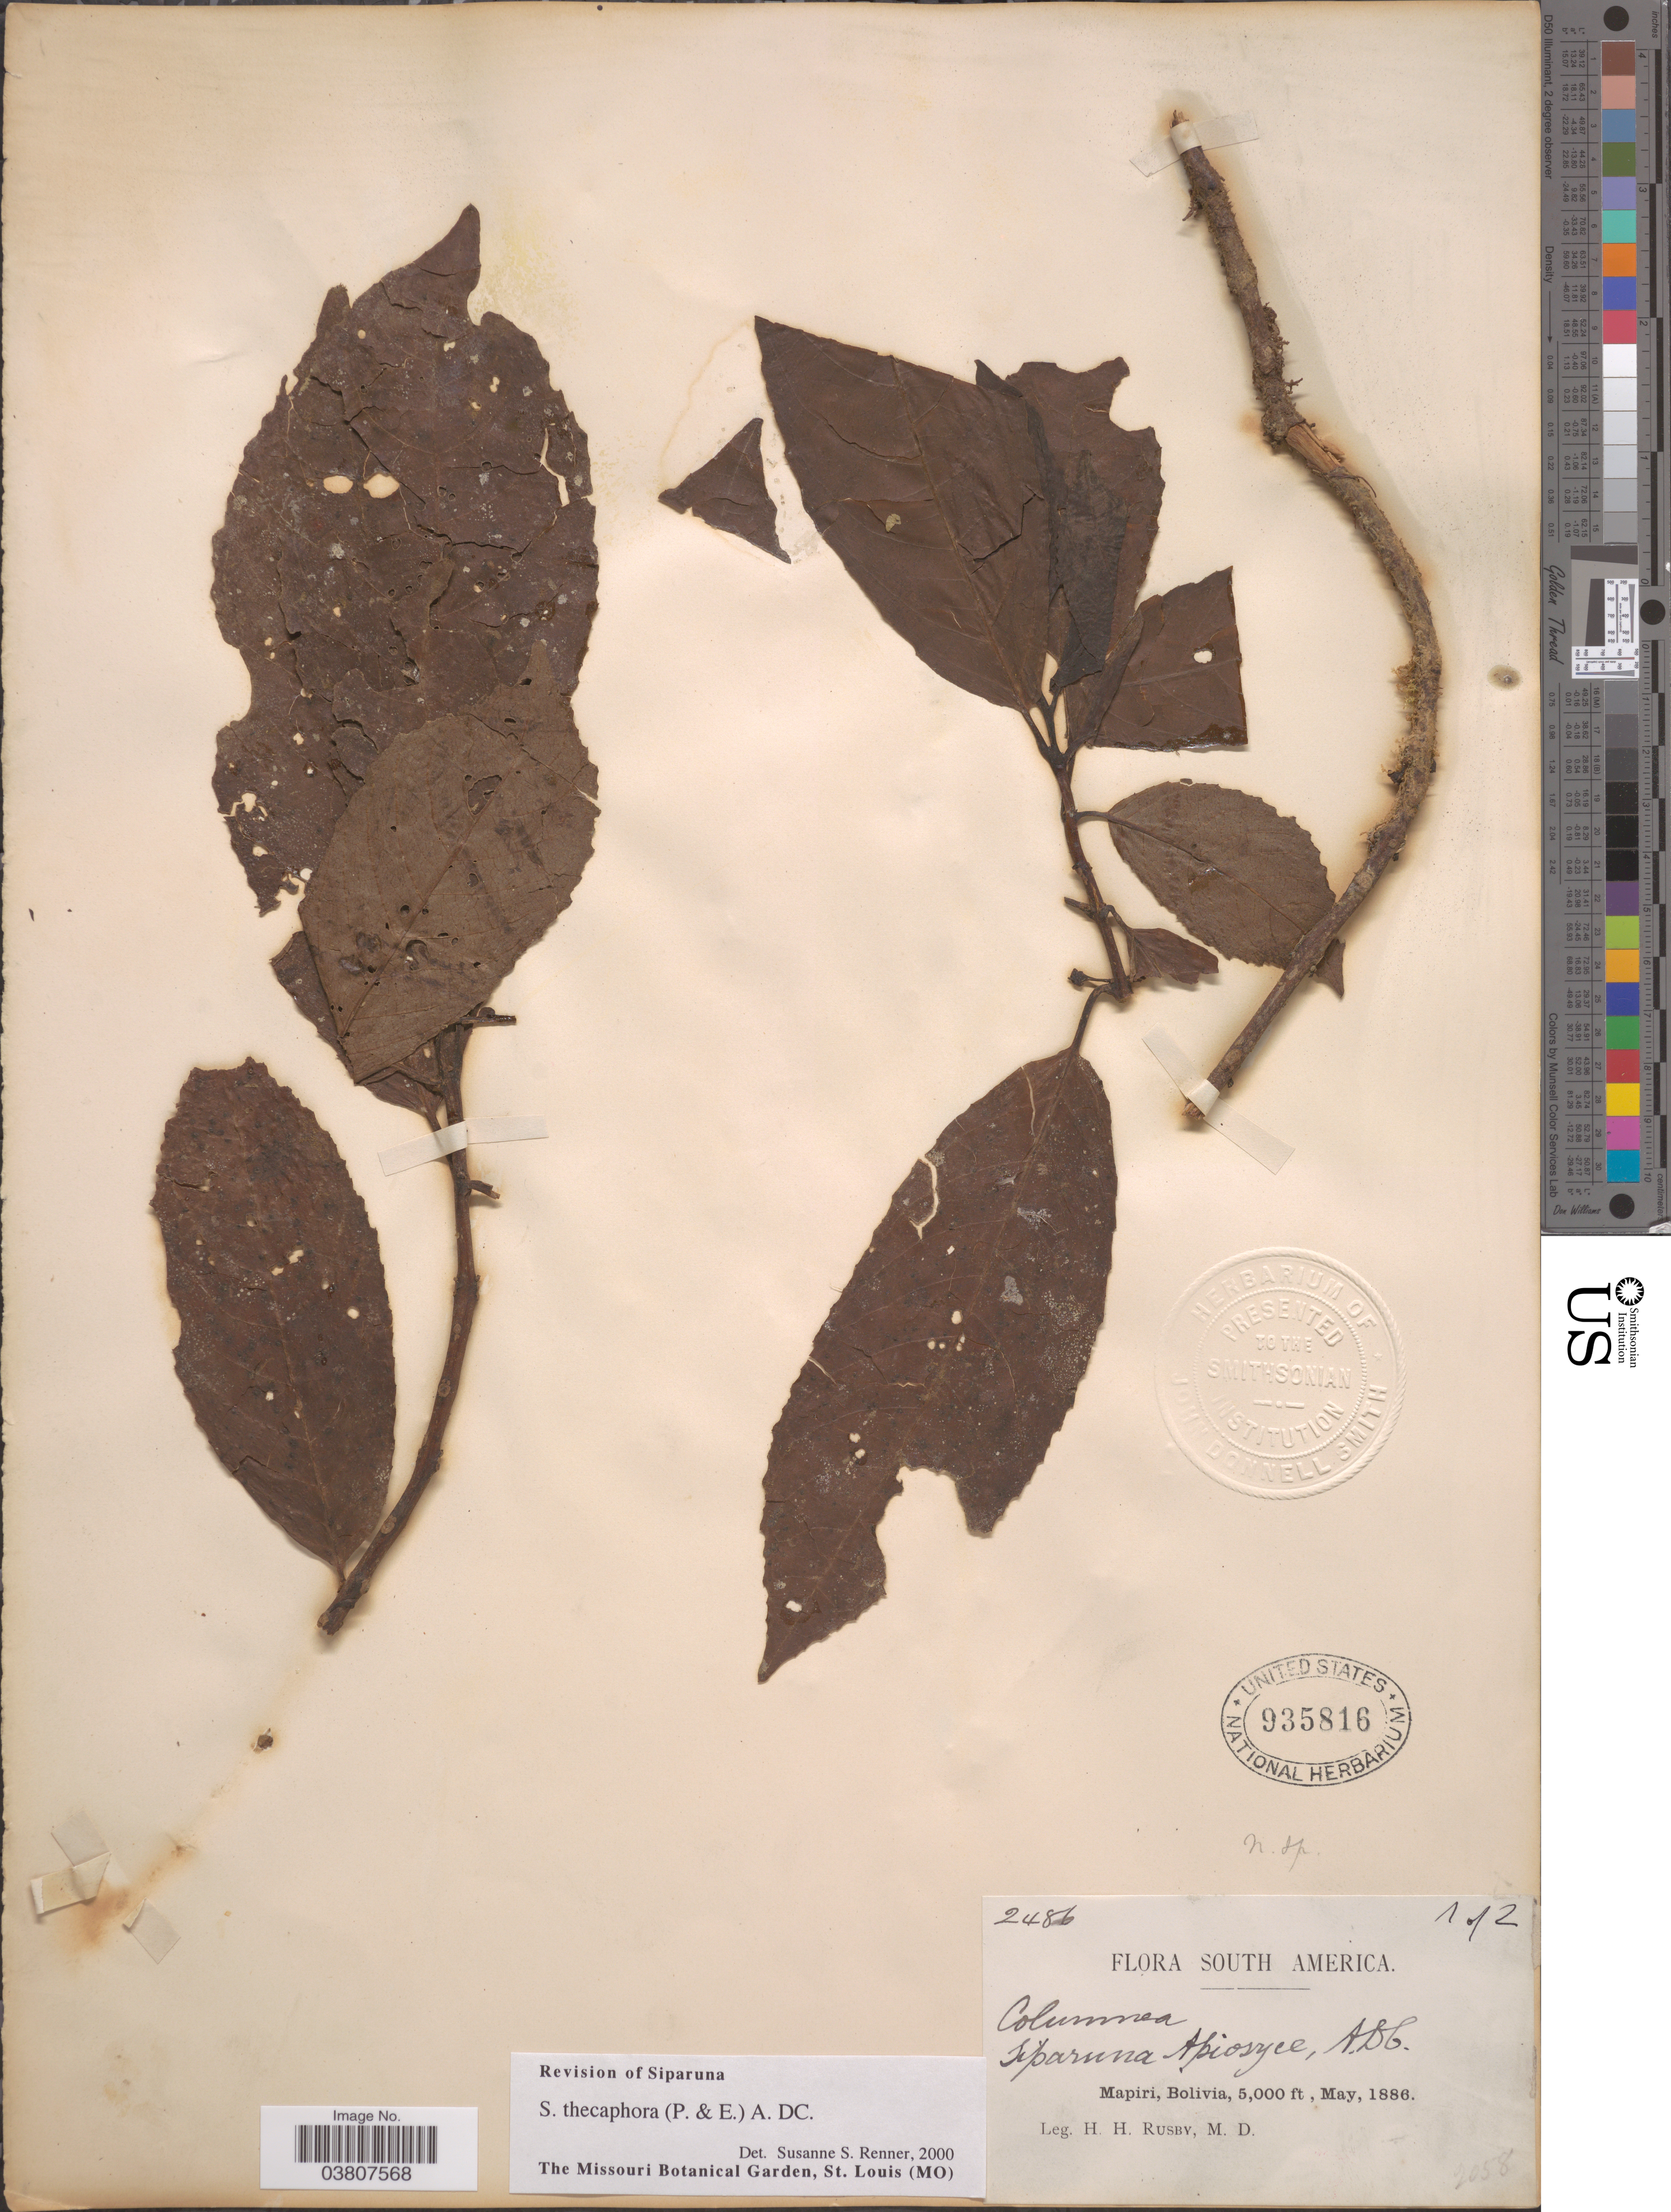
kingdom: Plantae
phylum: Tracheophyta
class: Magnoliopsida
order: Laurales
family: Siparunaceae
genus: Siparuna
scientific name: Siparuna thecaphora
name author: (Poepp. & Endl.) A. DC.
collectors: H. H. Rusby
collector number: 2486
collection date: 1886-05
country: Bolivia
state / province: La Páz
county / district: Larecaja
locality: Mapiri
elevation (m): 1524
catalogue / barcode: US 935816